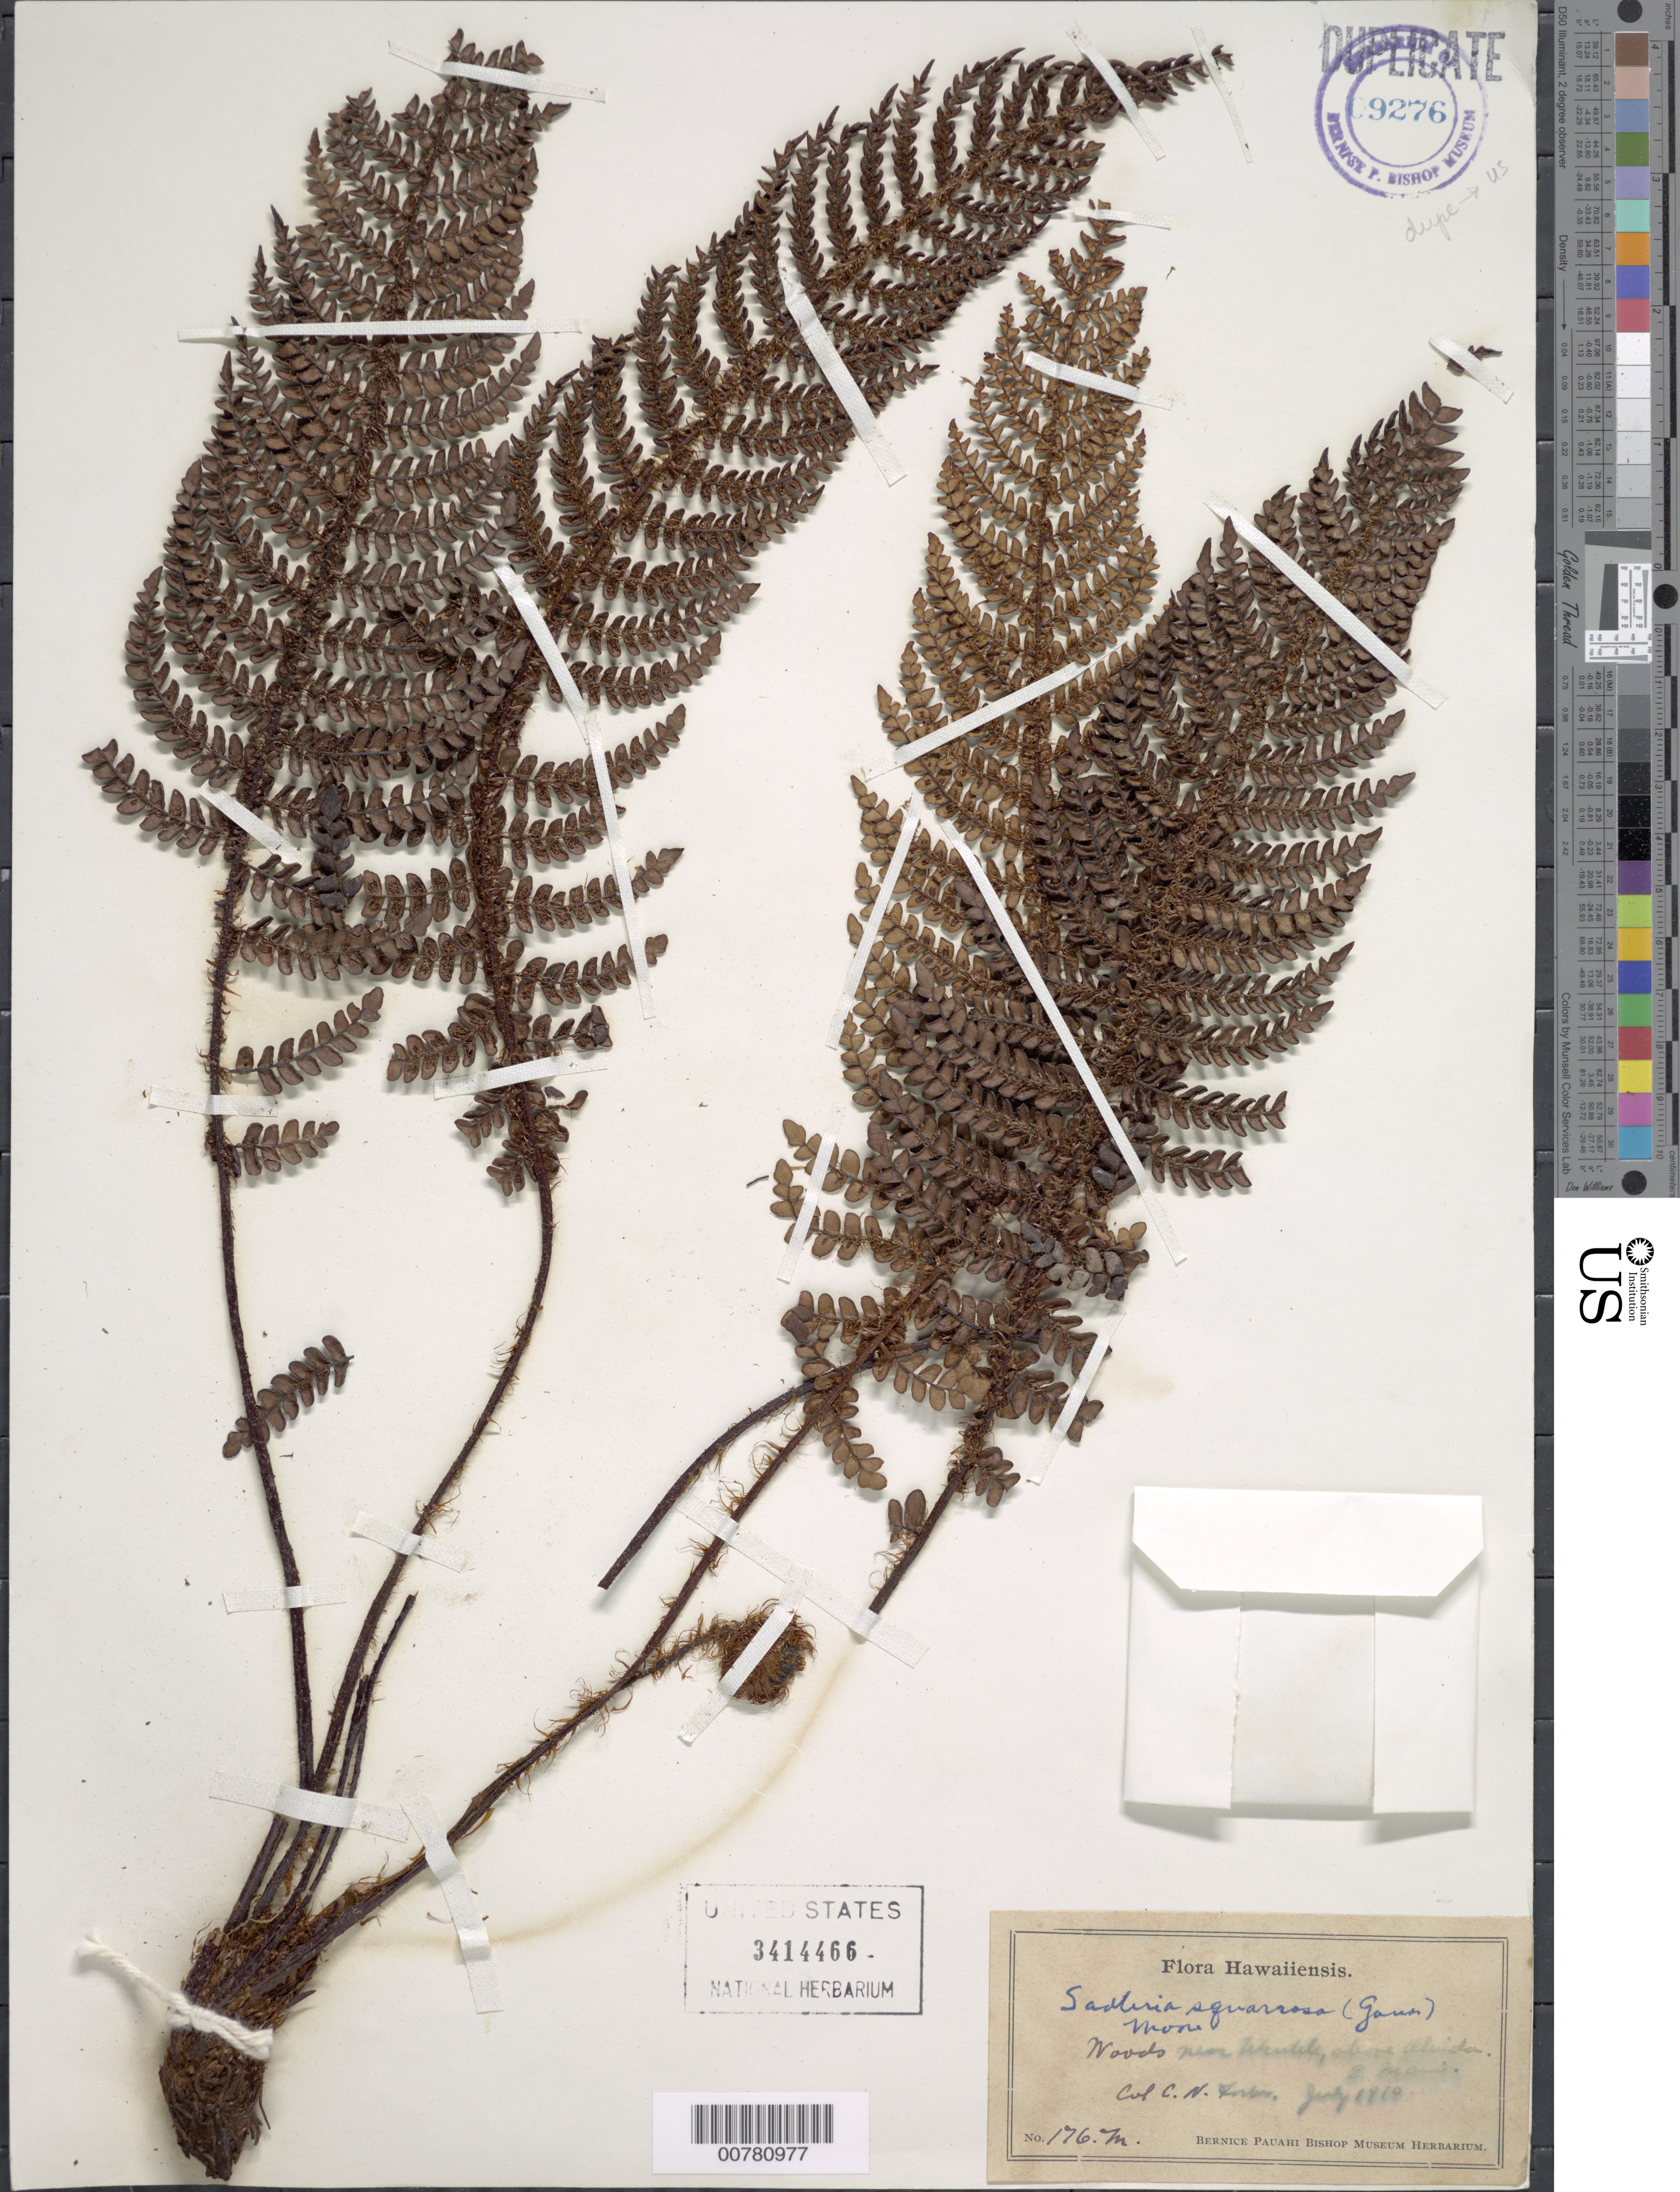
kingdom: Plantae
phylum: Tracheophyta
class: Polypodiopsida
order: Polypodiales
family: Blechnaceae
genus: Sadleria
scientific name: Sadleria squarrosa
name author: (Gaudich.) T. Moore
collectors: C. N. Forbes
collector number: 176.M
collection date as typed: Jul 1910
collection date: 1910-07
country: United States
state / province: Hawaii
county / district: Maui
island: Maui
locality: East, near Weulele, above Abrida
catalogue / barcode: US 3414466